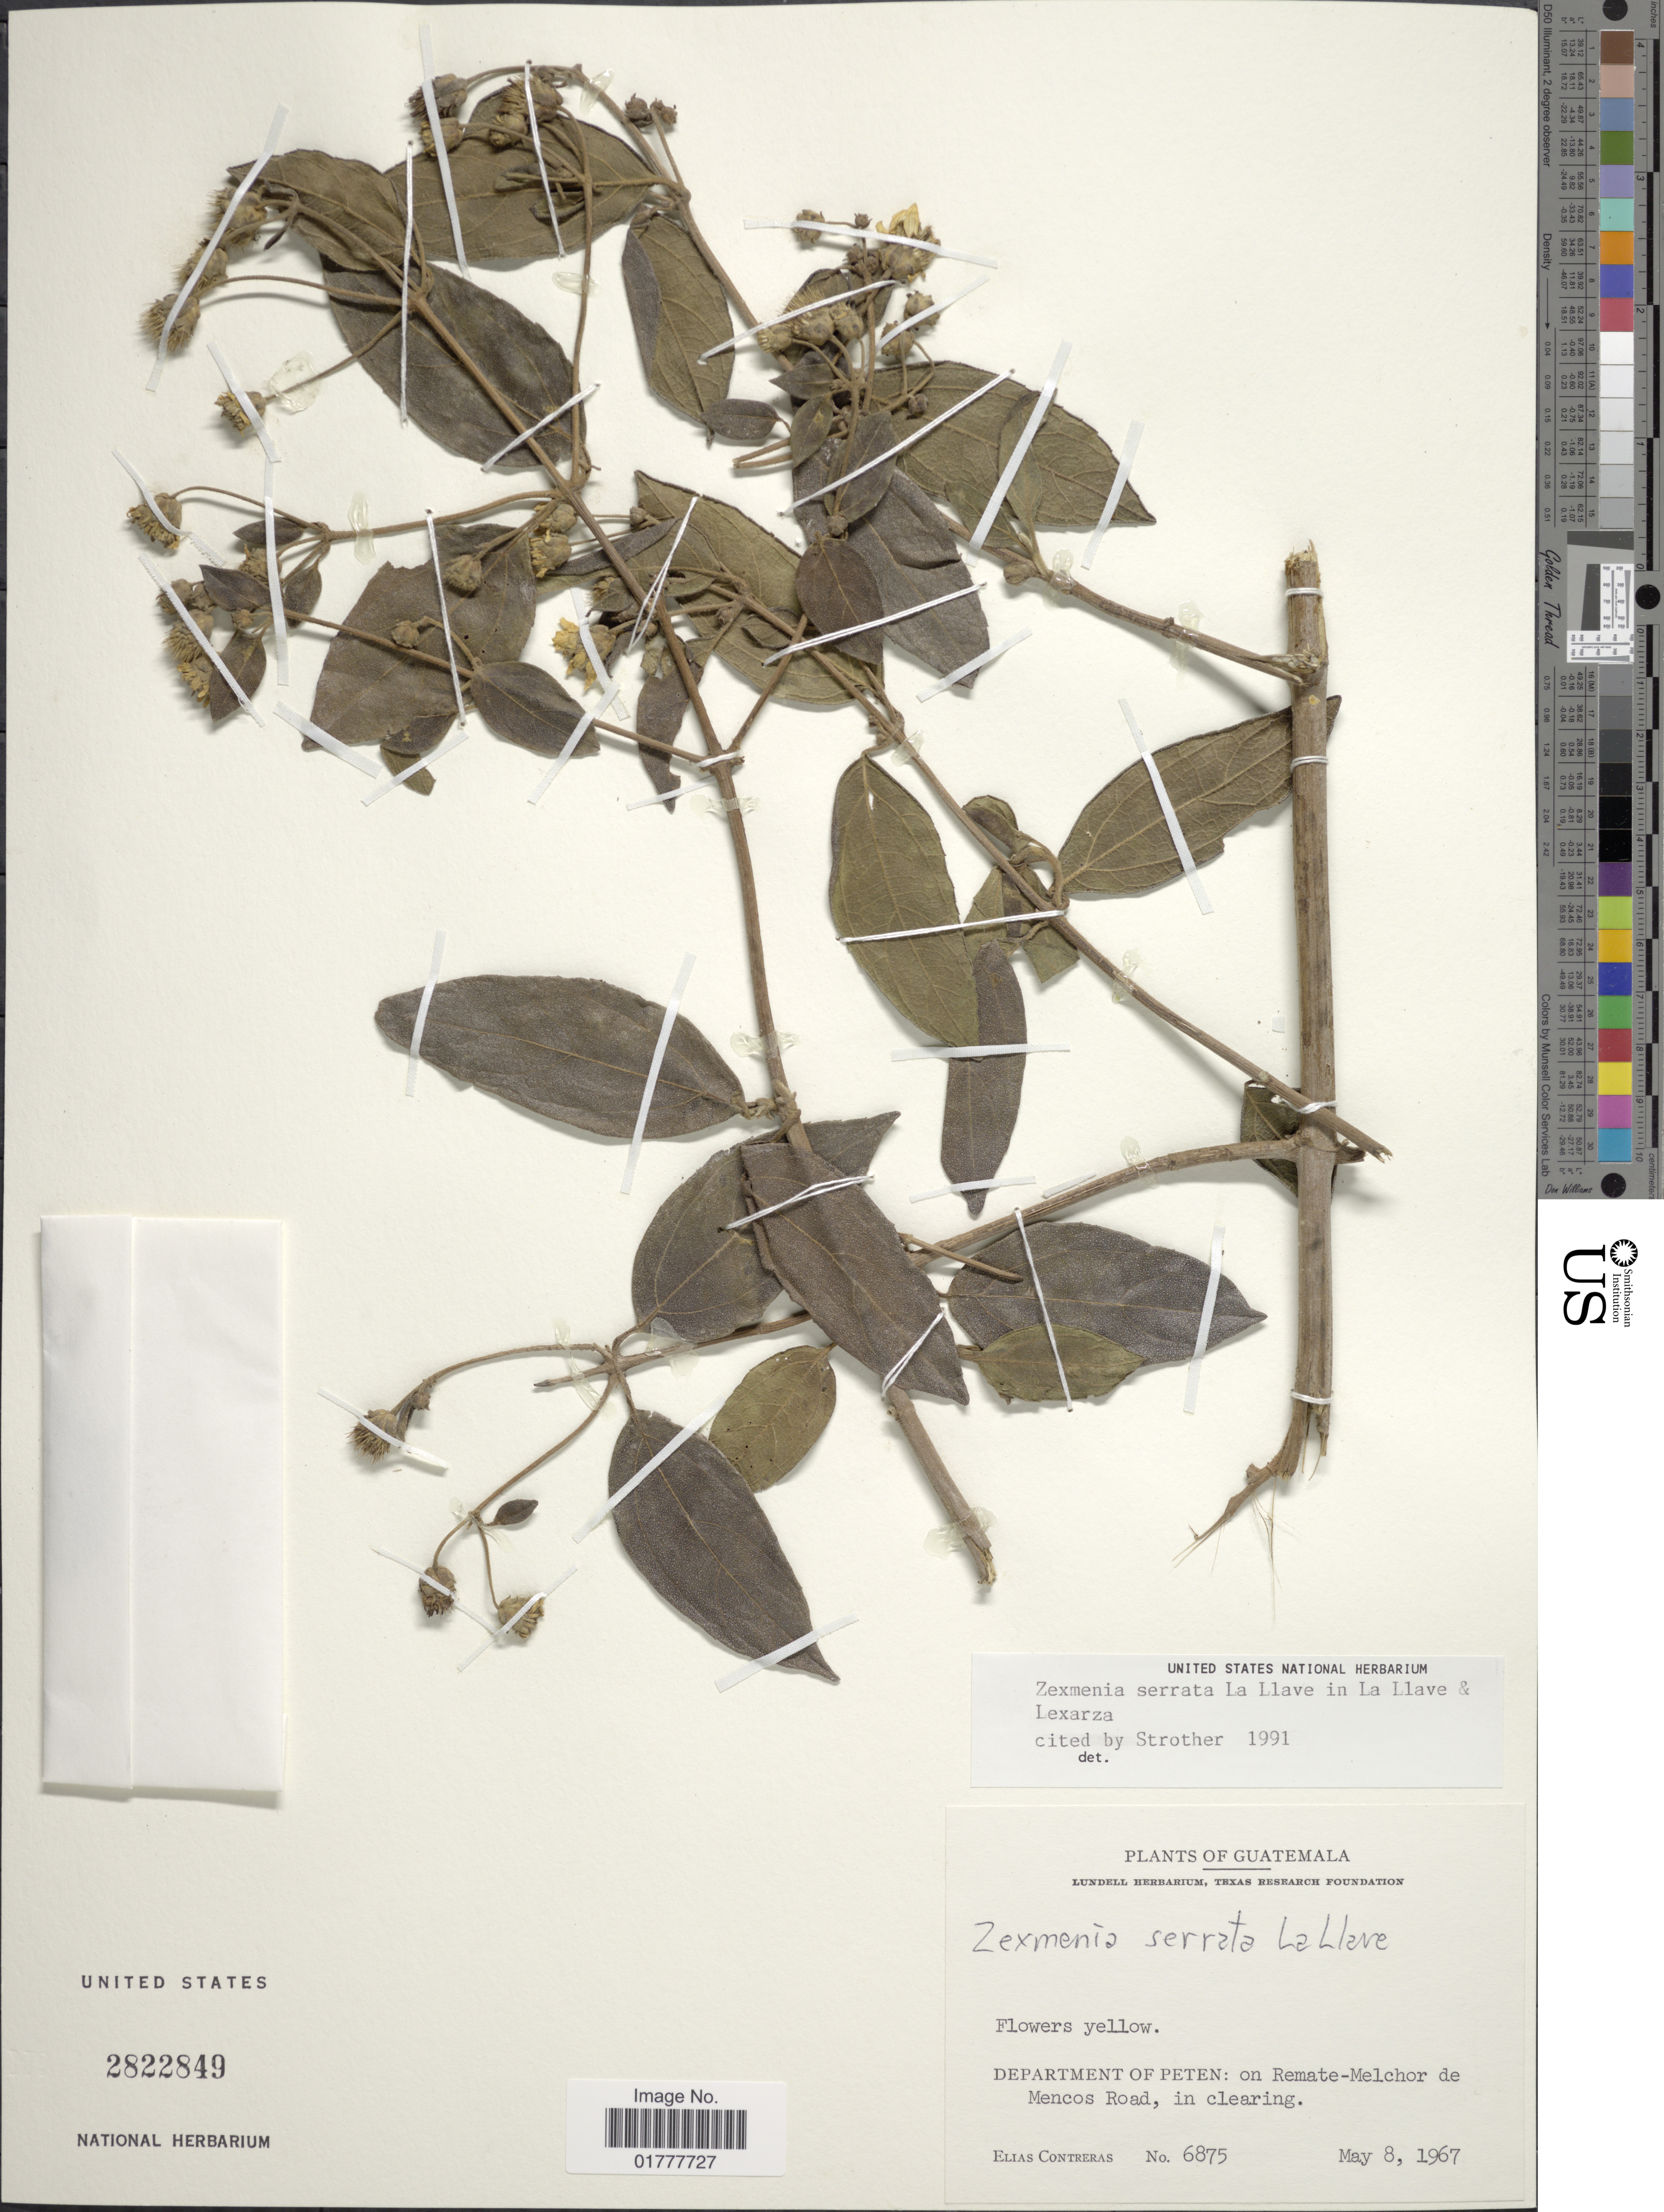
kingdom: Plantae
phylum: Tracheophyta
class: Magnoliopsida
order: Asterales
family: Asteraceae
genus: Zexmenia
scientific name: Zexmenia serrata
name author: La Llave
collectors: E. Contreras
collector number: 6875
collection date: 1967-05-08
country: Guatemala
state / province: El Petén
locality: Department of Peten: on Remate-Melchor de Mencos Road, in clearing.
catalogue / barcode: US 2822849